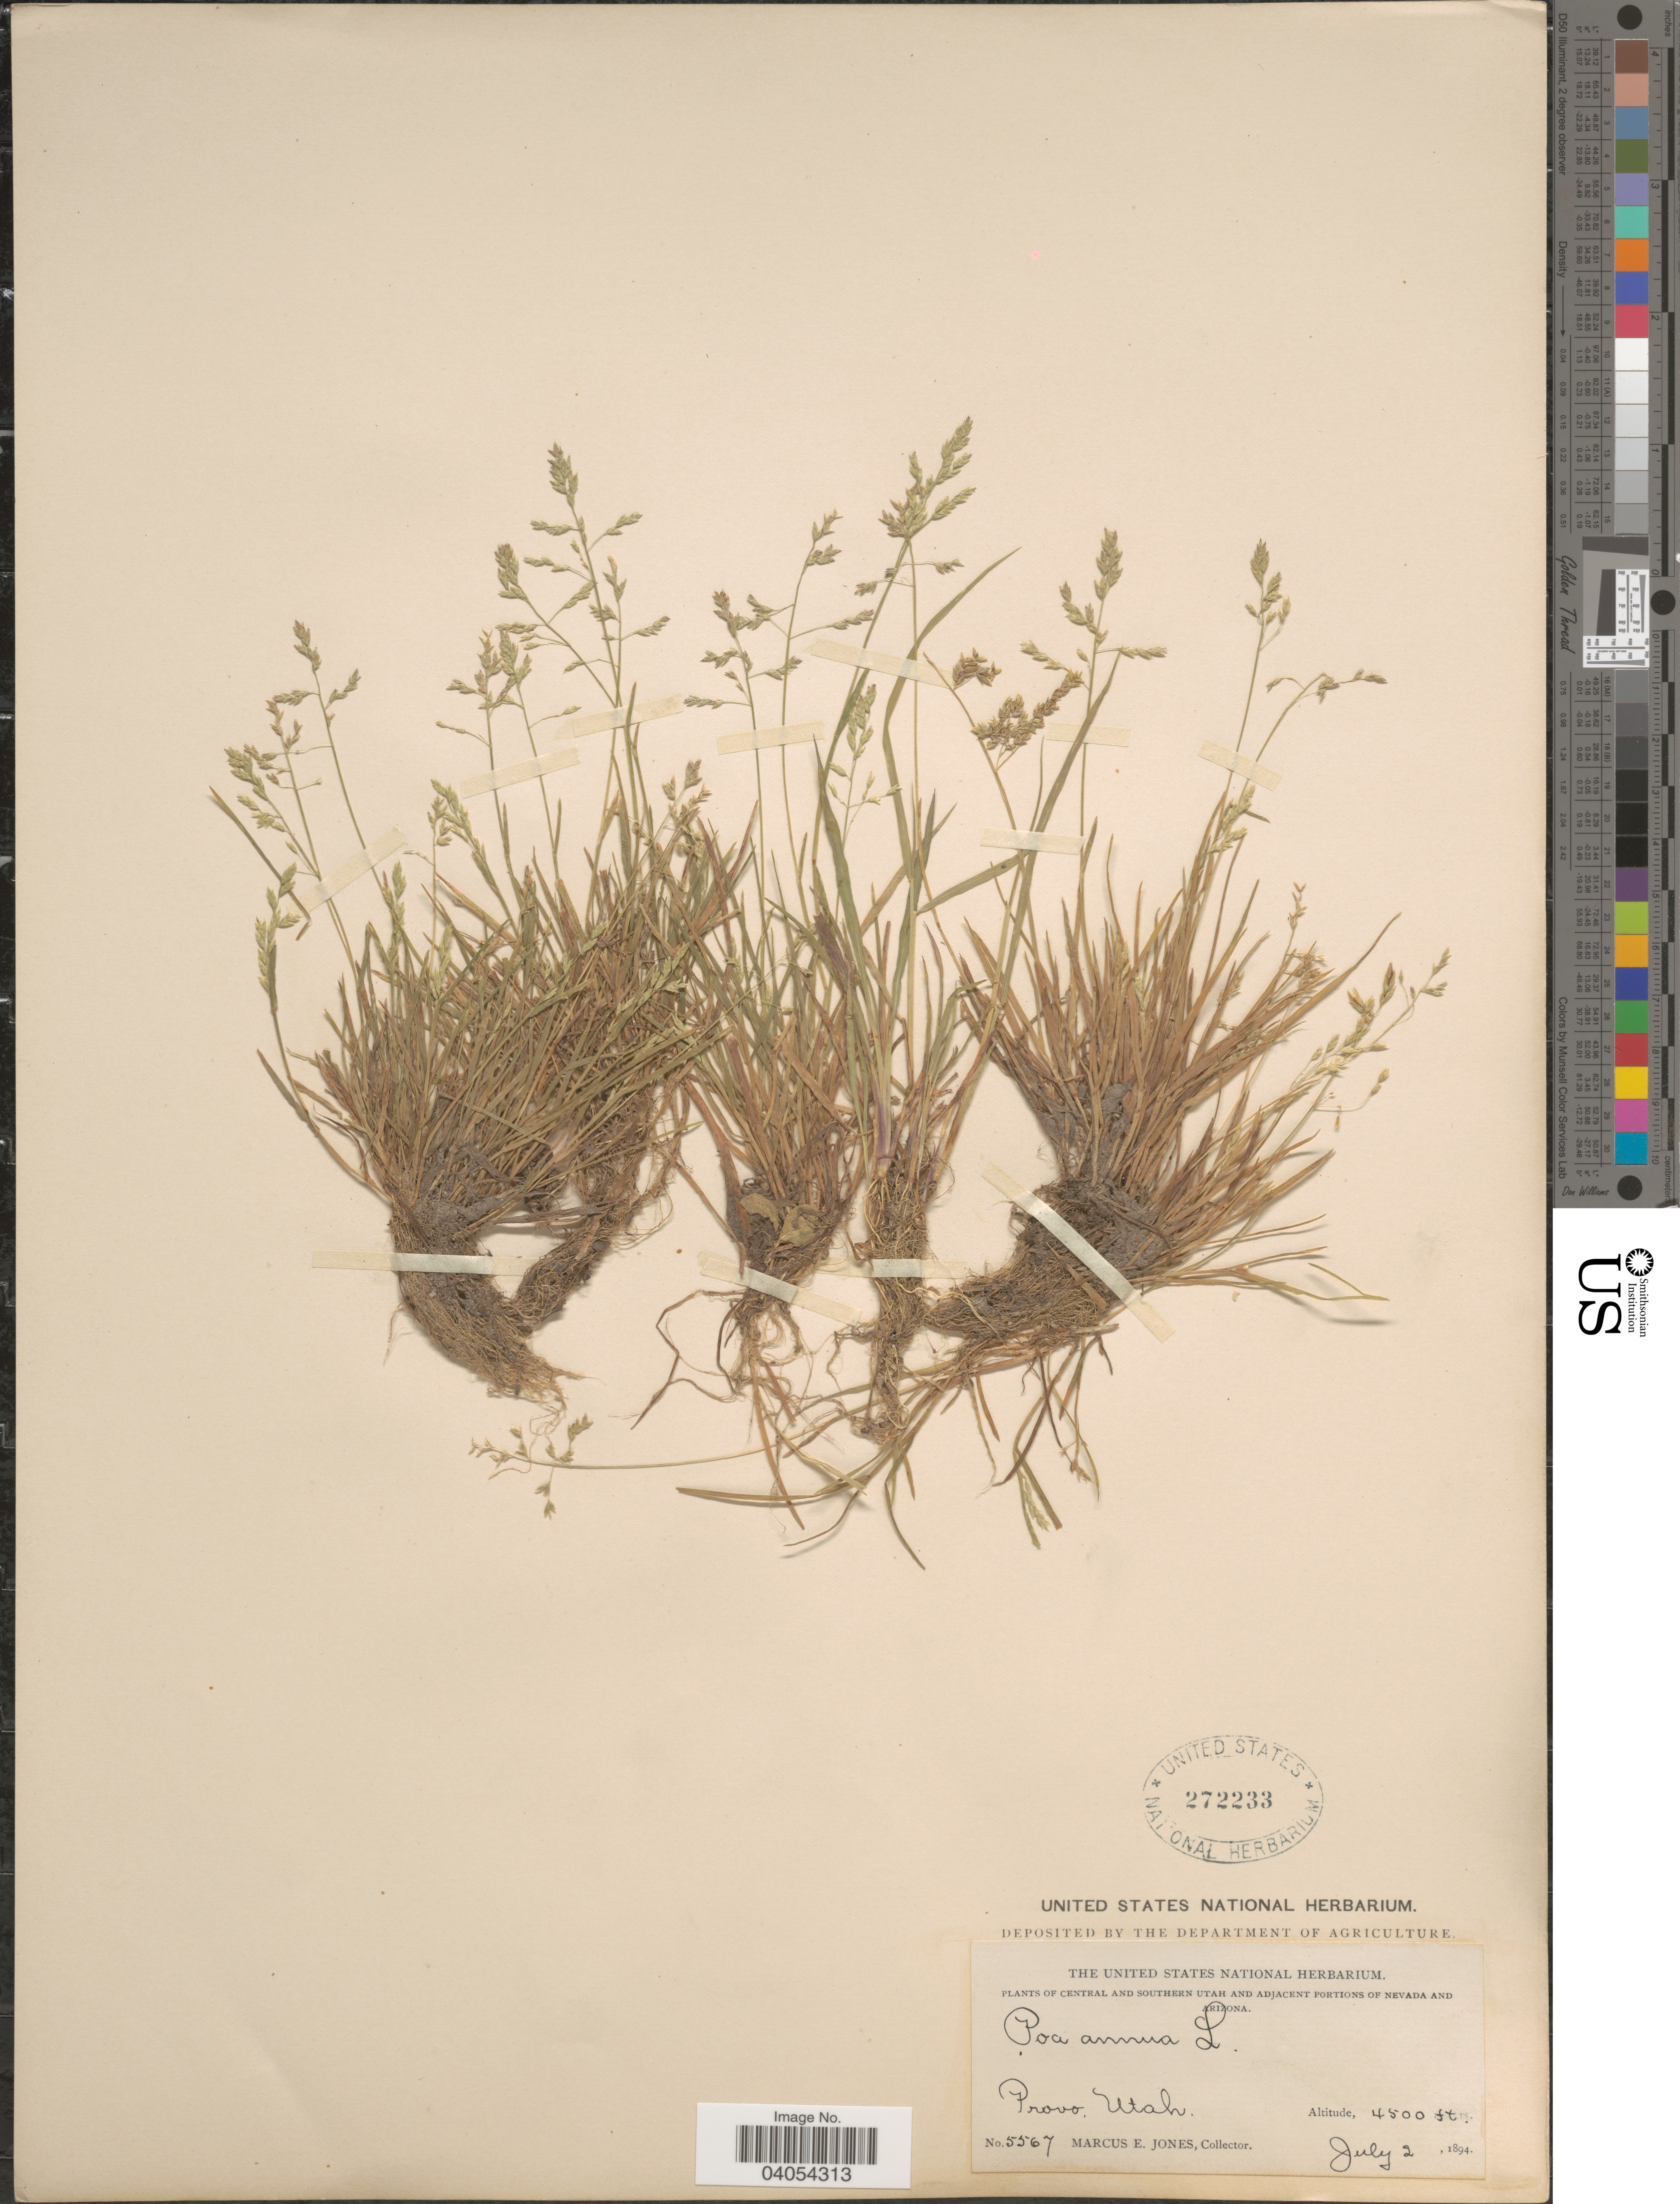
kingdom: Plantae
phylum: Tracheophyta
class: Liliopsida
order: Poales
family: Poaceae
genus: Poa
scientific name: Poa annua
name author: L.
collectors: M. E. Jones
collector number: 5567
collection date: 1894-07-02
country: United States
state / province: Utah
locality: Central and Southern Utah. Provo.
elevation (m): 1372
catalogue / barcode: US 272233